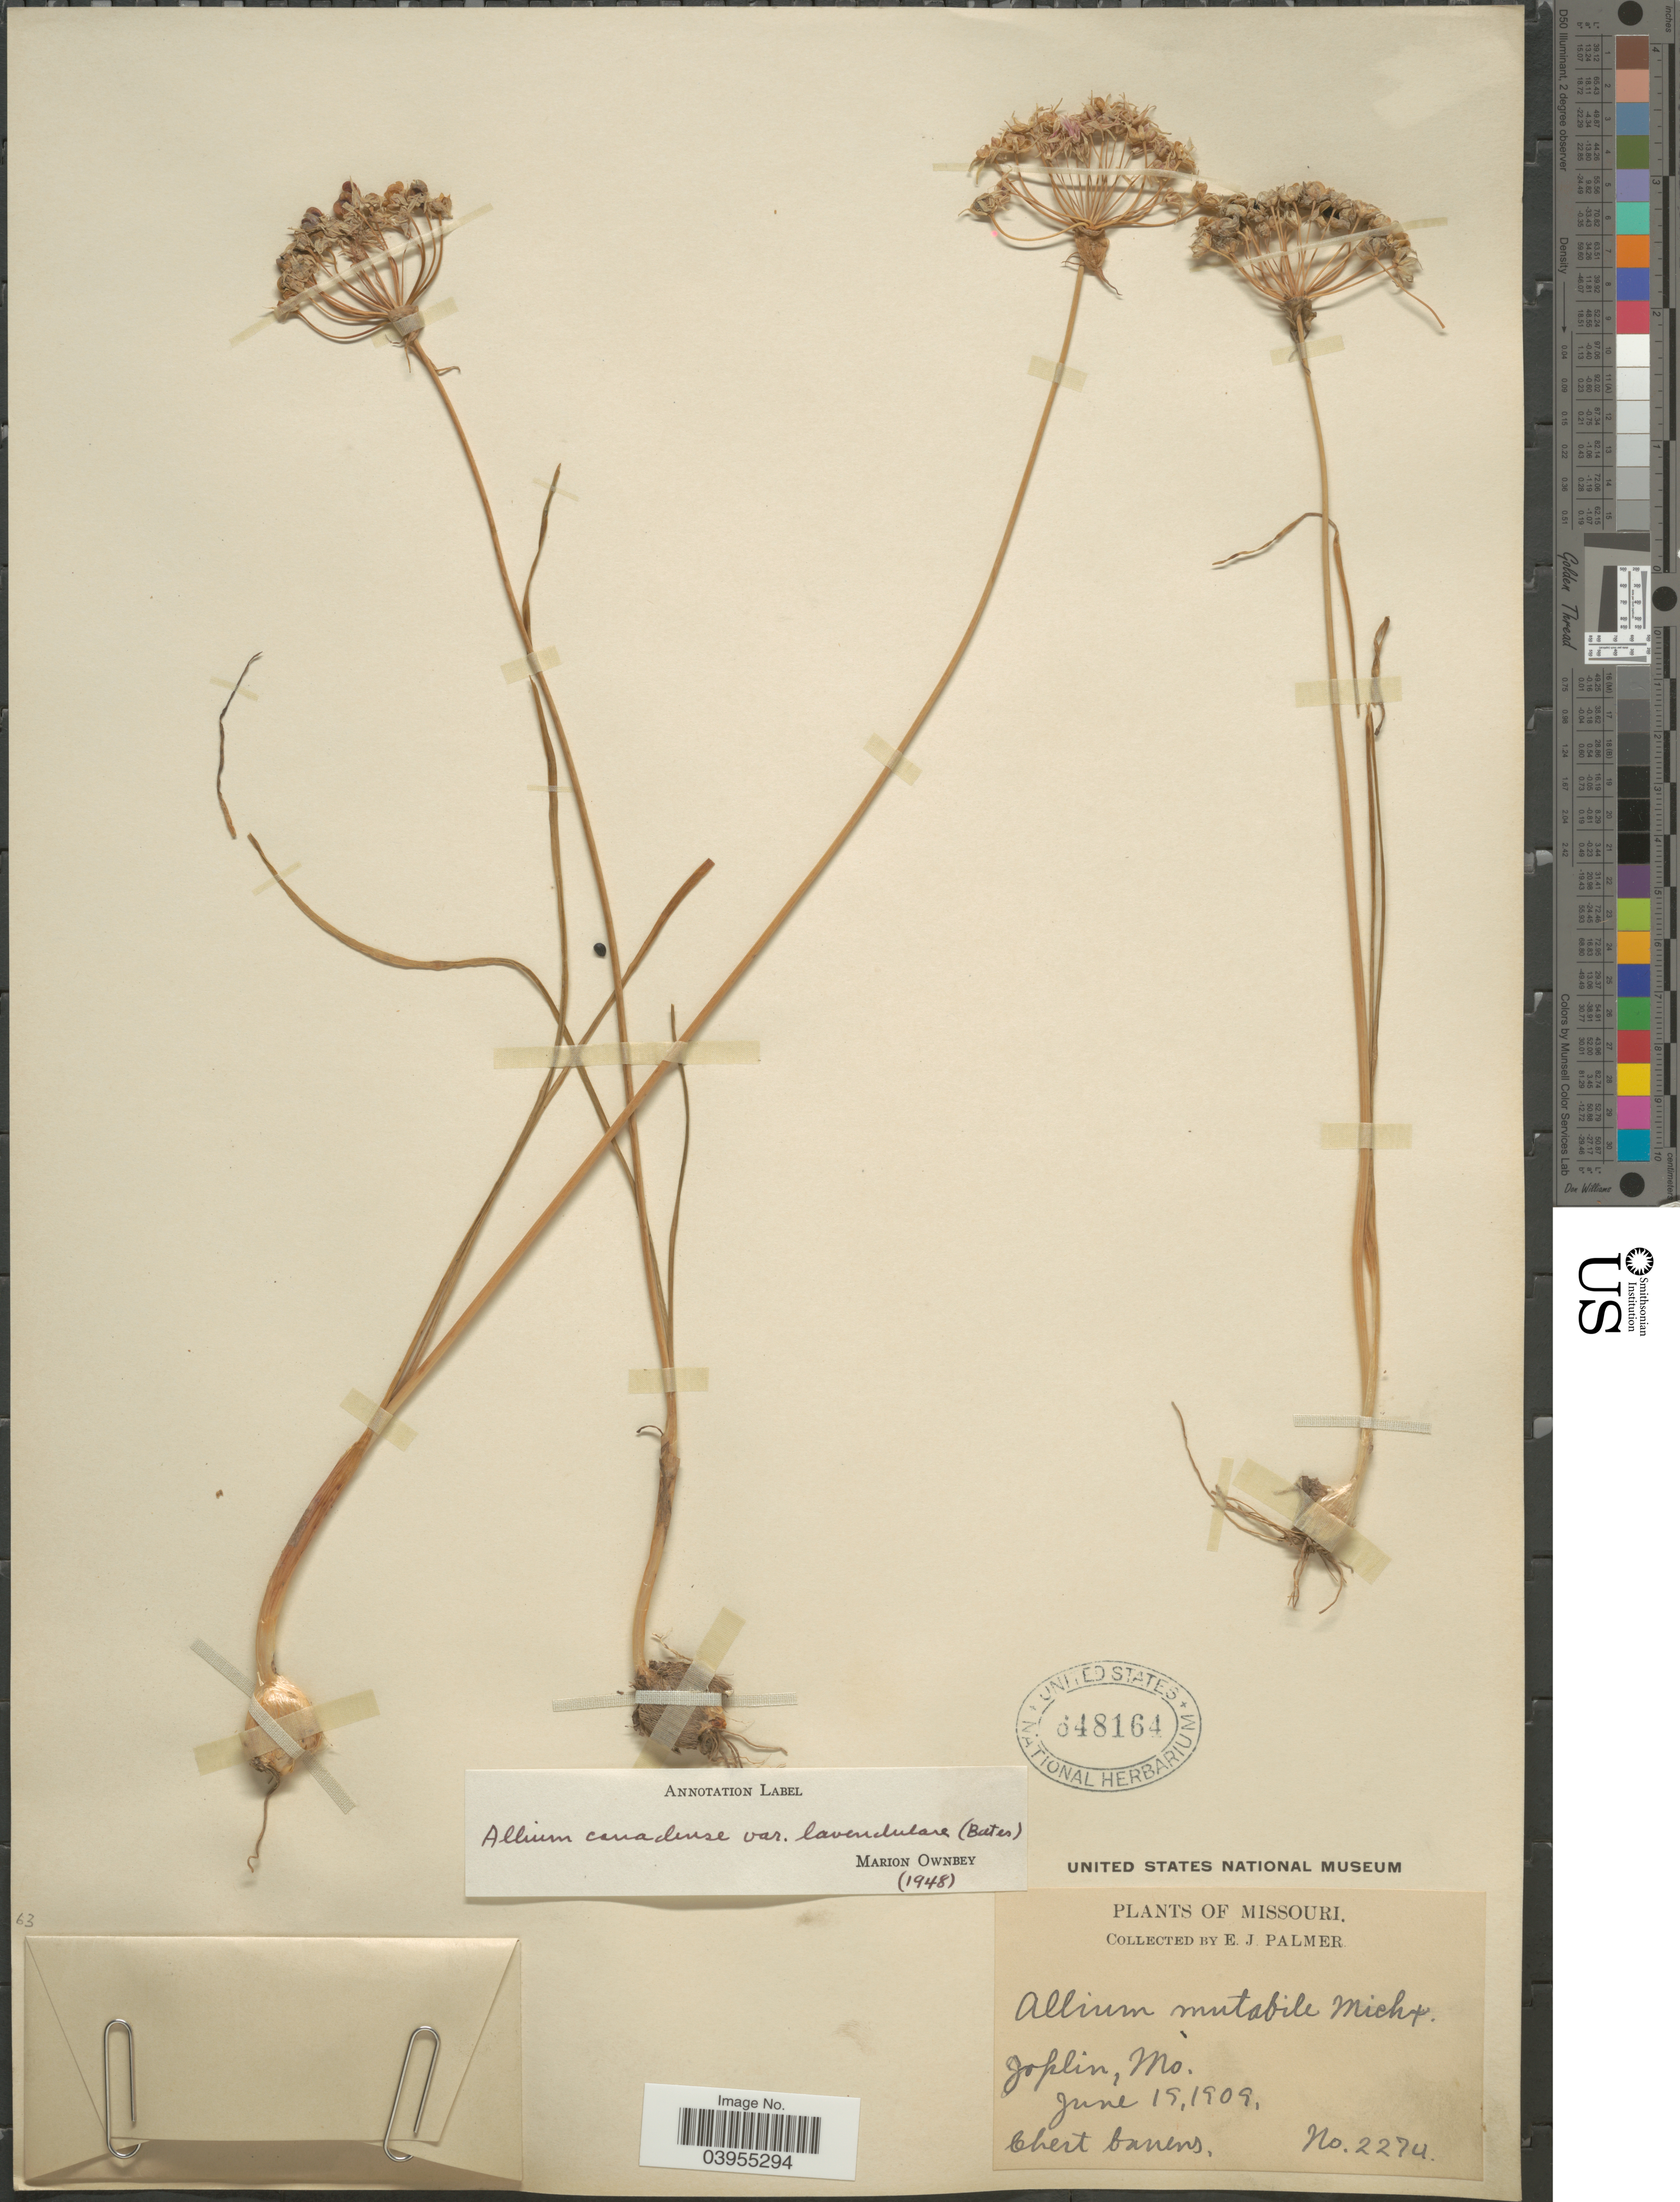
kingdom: Plantae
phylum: Tracheophyta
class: Liliopsida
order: Asparagales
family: Amaryllidaceae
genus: Allium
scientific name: Allium canadense var. lavandulare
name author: (Bates) Ownbey & Aase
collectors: E. J. Palmer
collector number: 2274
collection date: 1909-06-19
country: United States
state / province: Missouri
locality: Joplin.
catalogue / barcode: US 648164